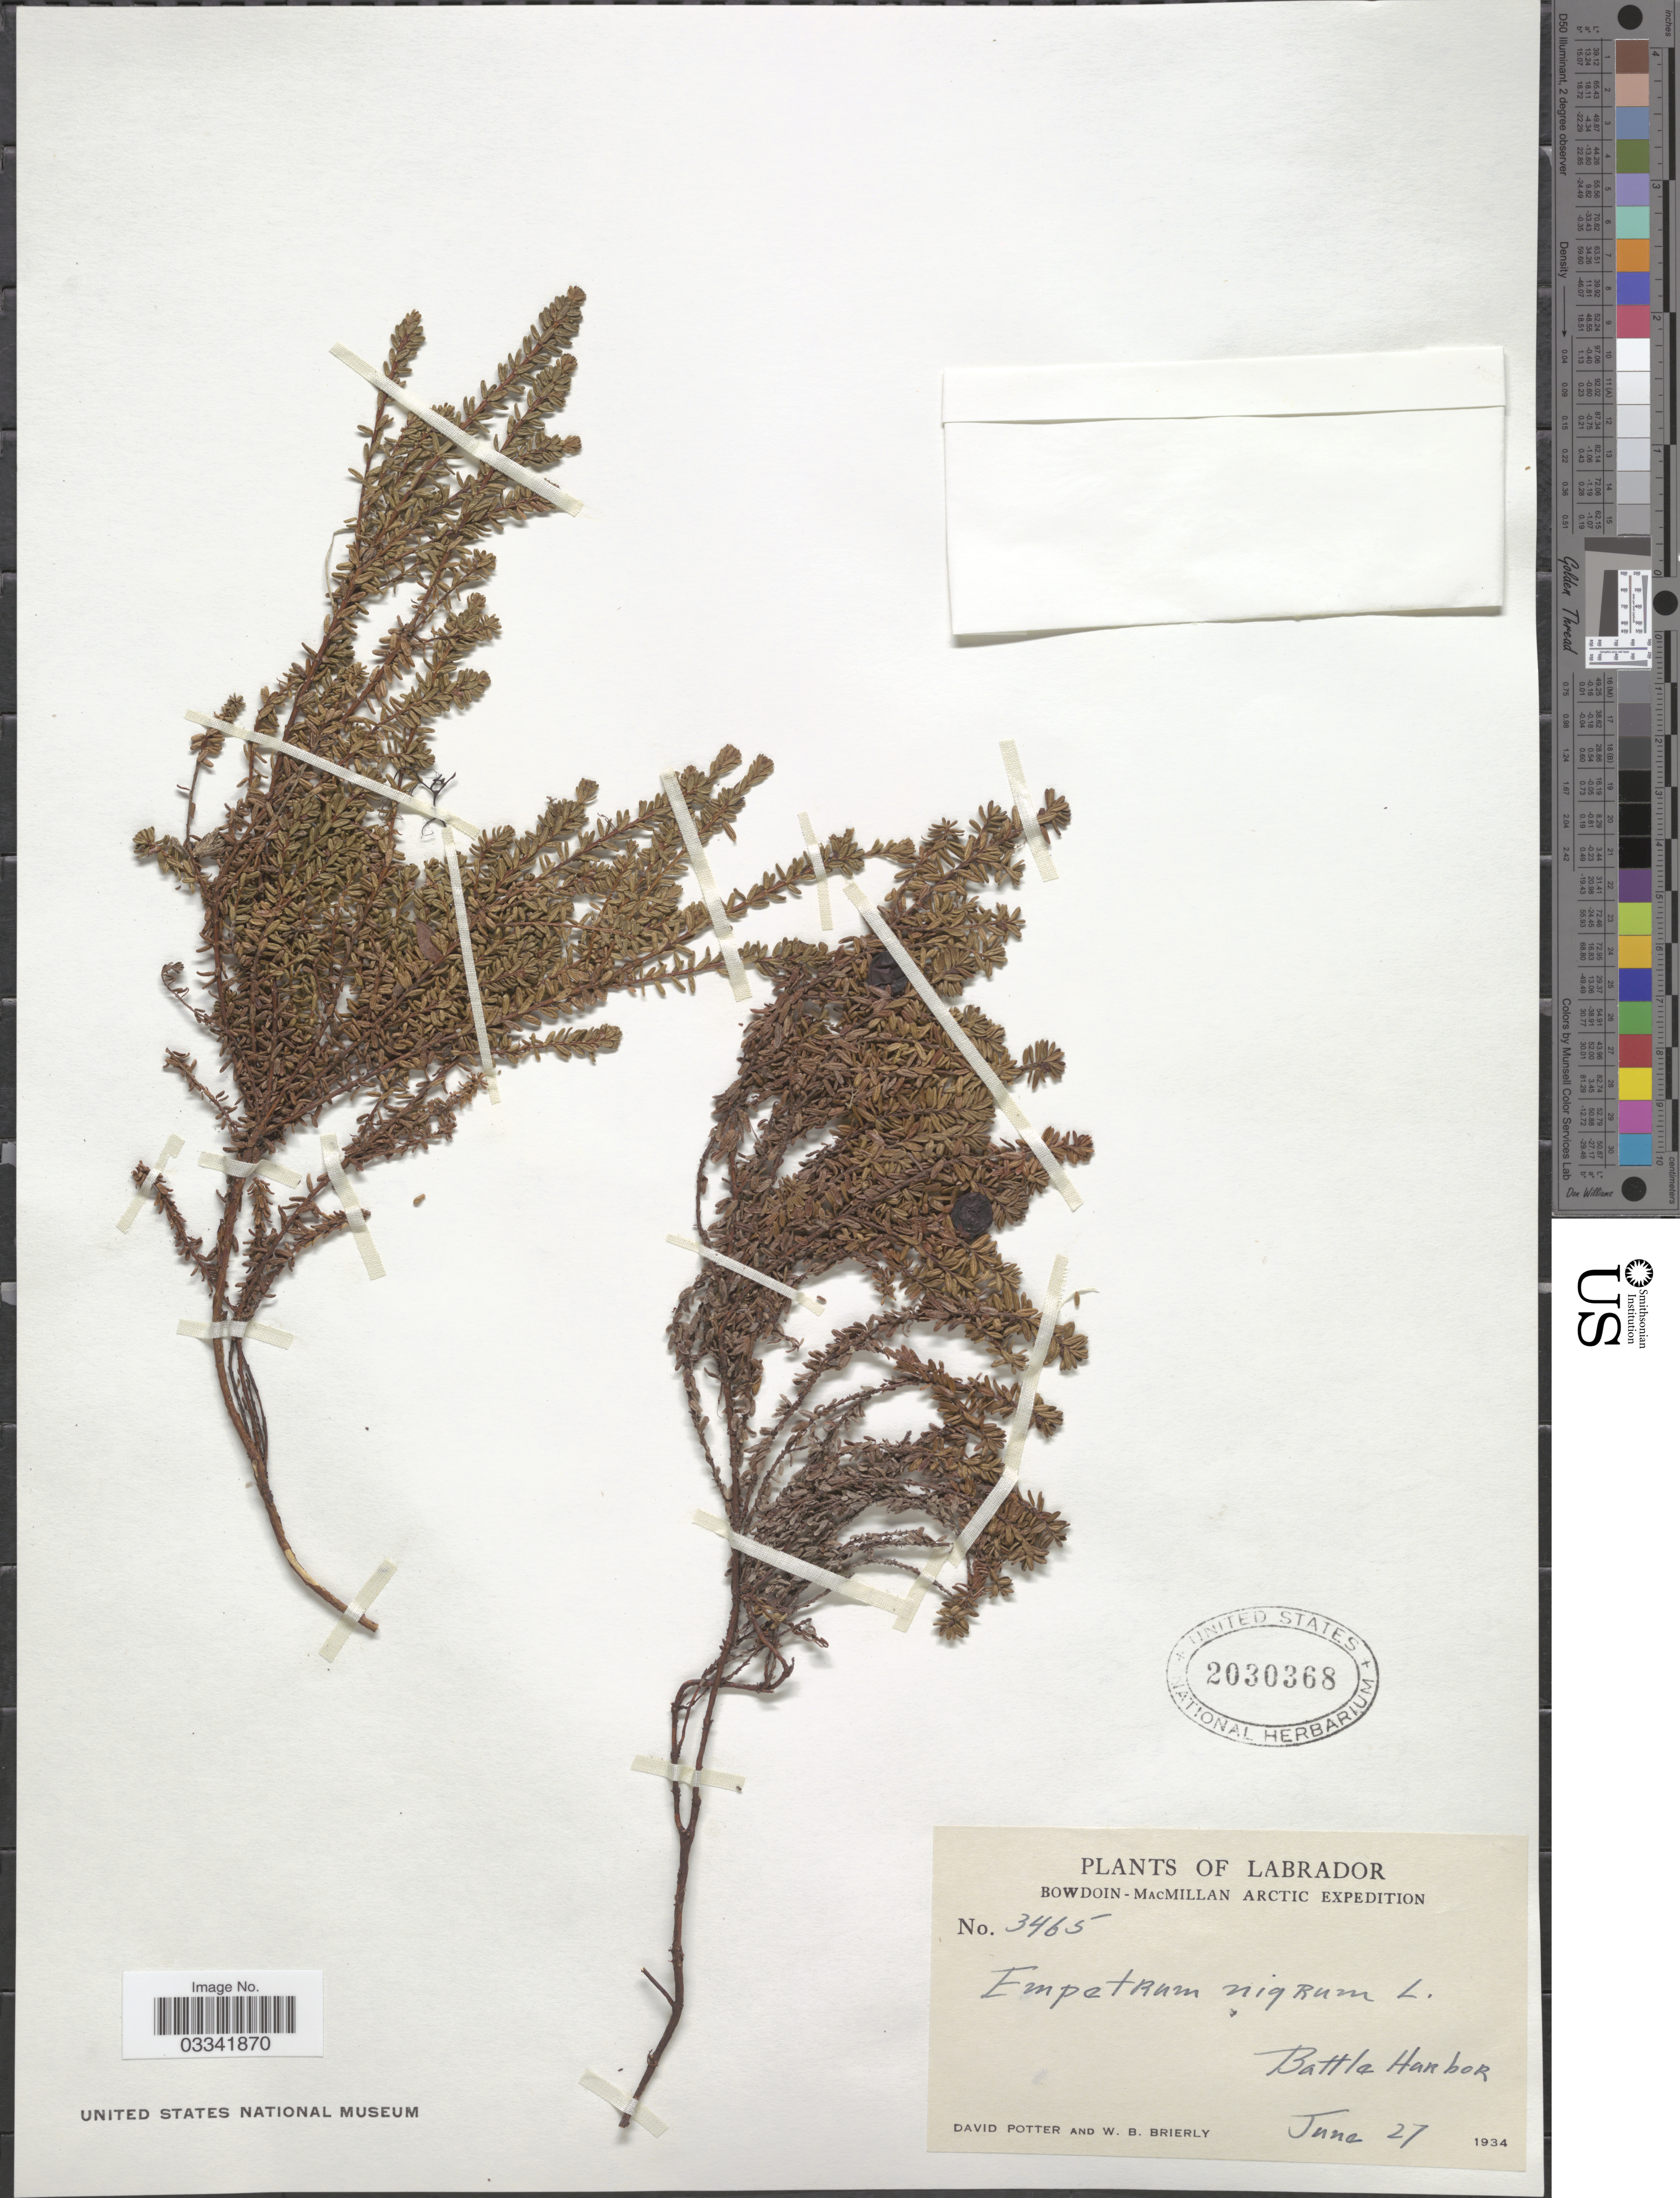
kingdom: Plantae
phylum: Tracheophyta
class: Magnoliopsida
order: Ericales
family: Ericaceae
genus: Empetrum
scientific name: Empetrum nigrum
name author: L.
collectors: D. Potter & W. Brierly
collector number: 3465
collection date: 1934-06-27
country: Canada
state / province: Newfoundland and Labrador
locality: Labrador, Arctic, Battle Harbor.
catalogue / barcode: US 2030368